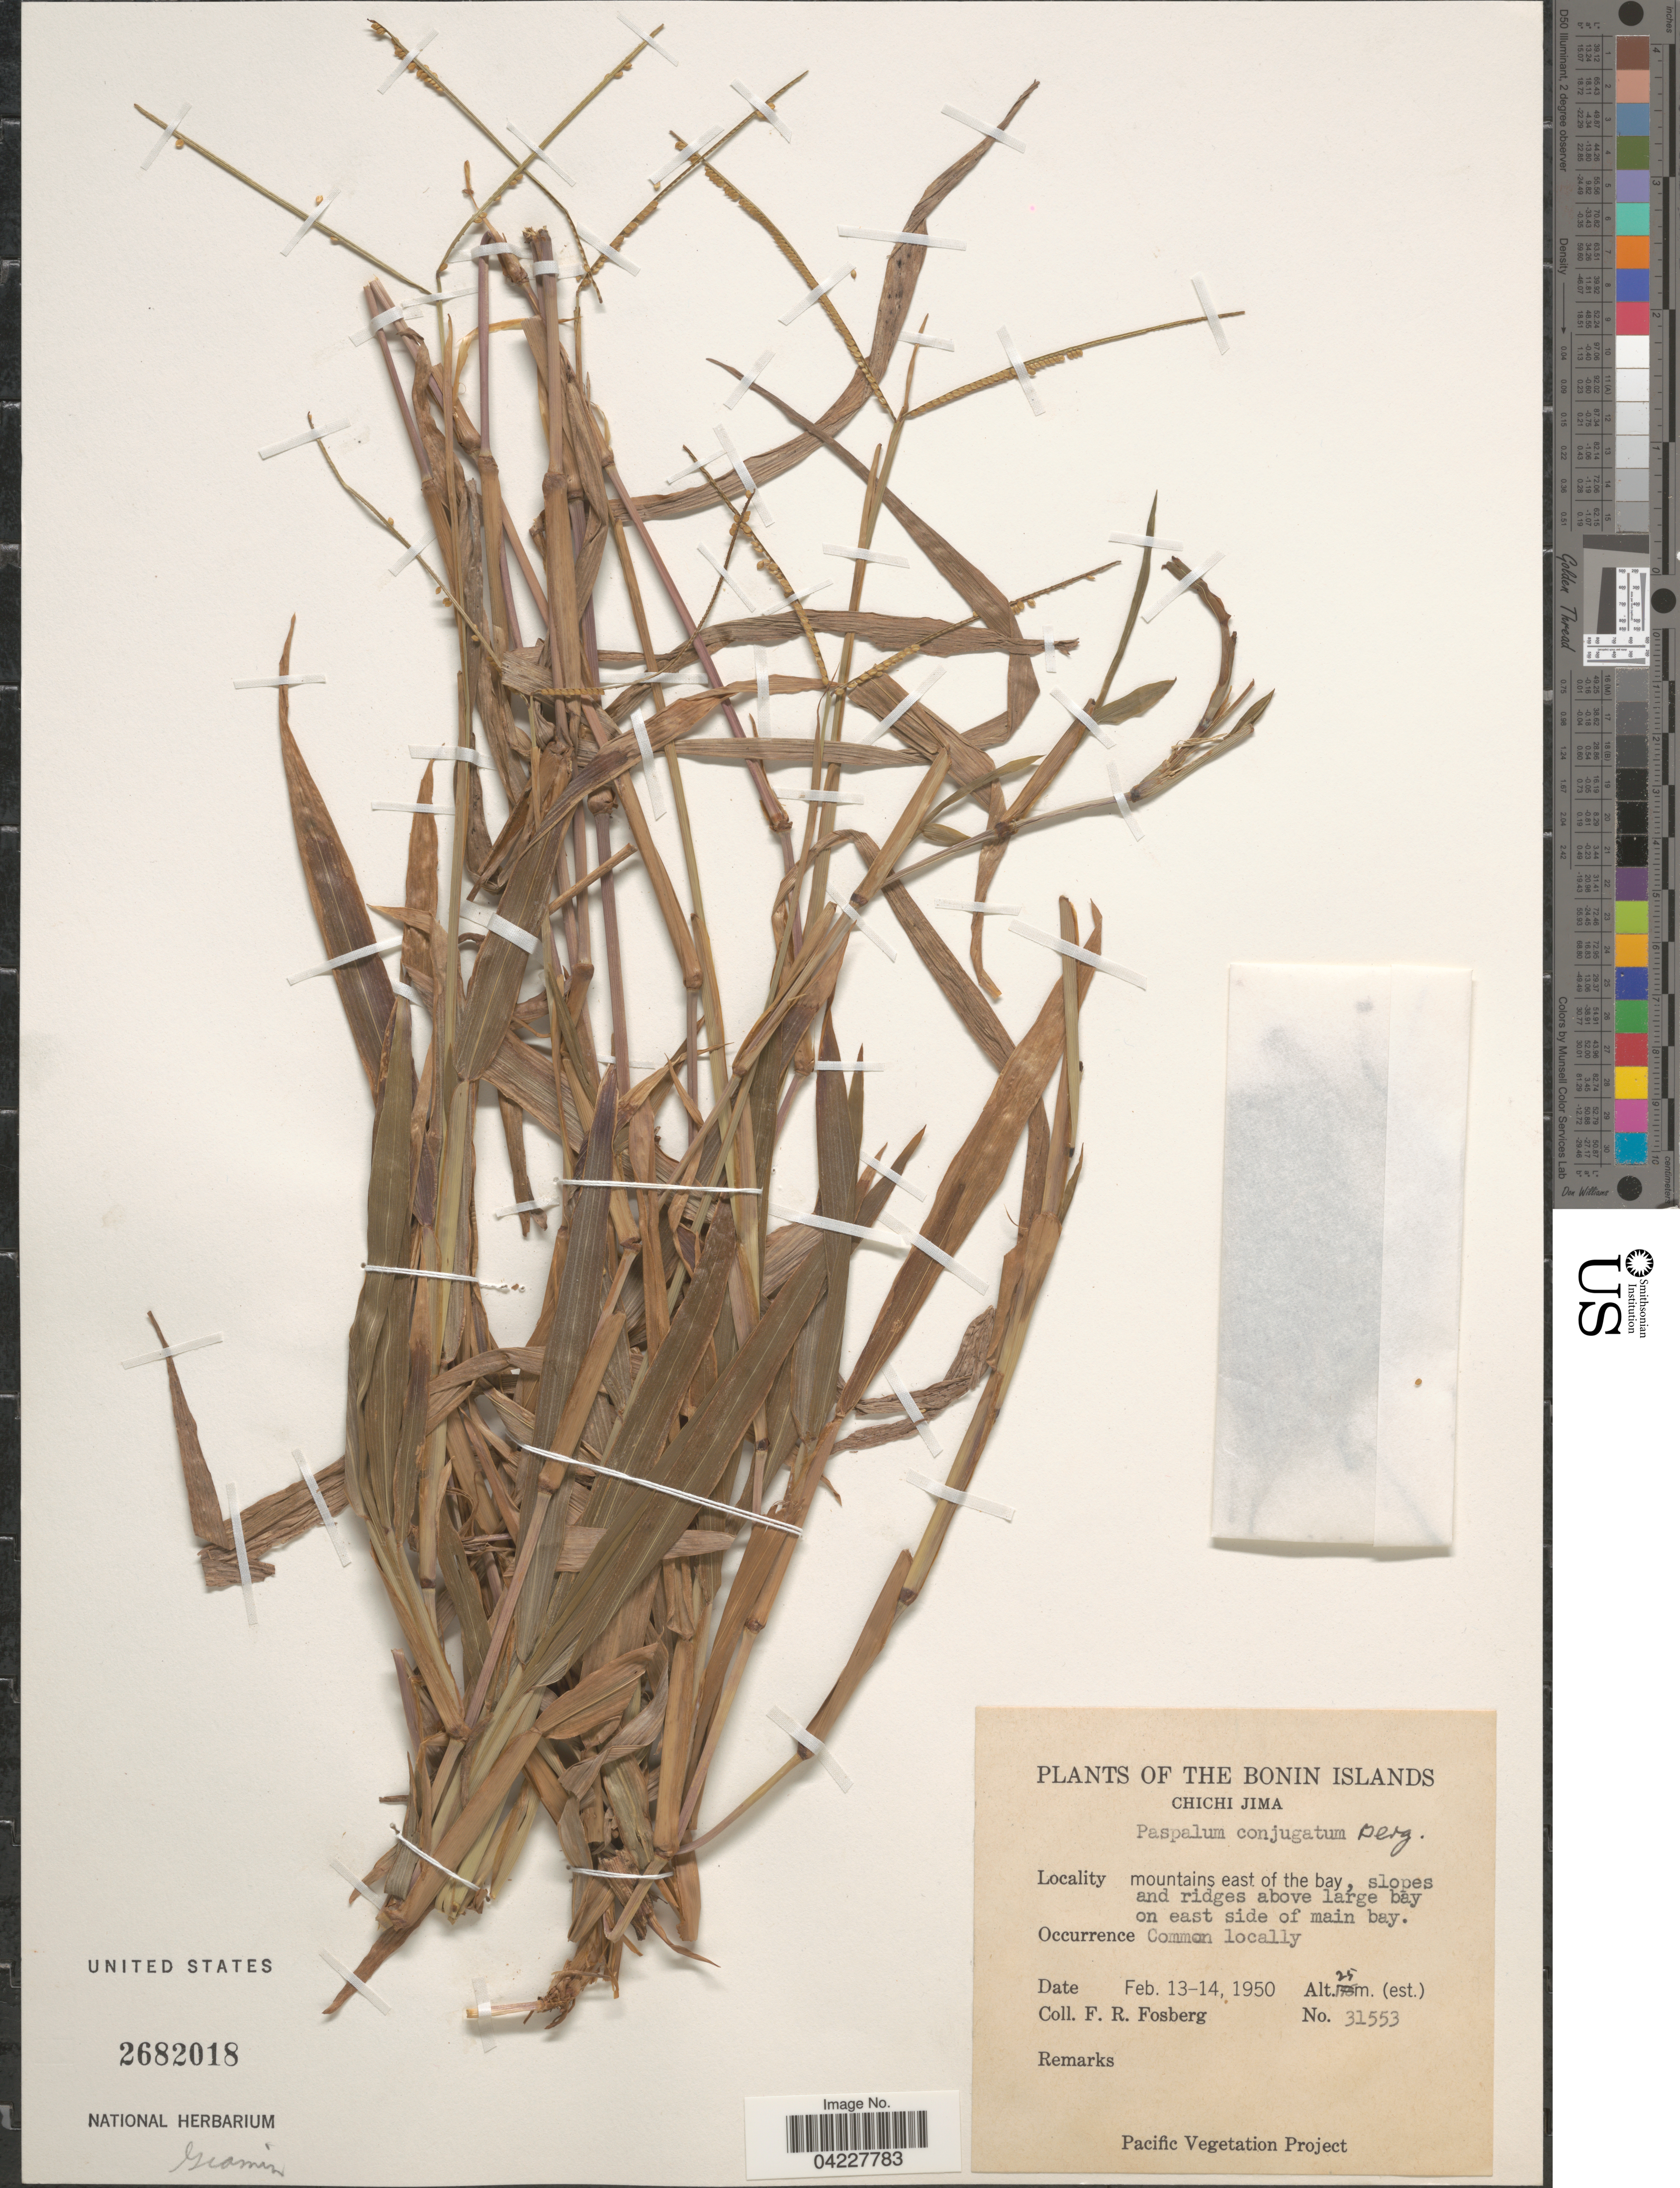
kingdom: Plantae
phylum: Tracheophyta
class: Liliopsida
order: Poales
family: Poaceae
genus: Paspalum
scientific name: Paspalum conjugatum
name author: P.J. Bergius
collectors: F. R. Fosberg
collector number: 31553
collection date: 1950-02-13/1950-02-14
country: Japan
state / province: Tokyo, Federal City of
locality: The Bonin Islands. Chichi Jima. Mountains east of the bay, slopes and ridges above large bay on east side of main bay.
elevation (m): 25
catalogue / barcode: US 2682018